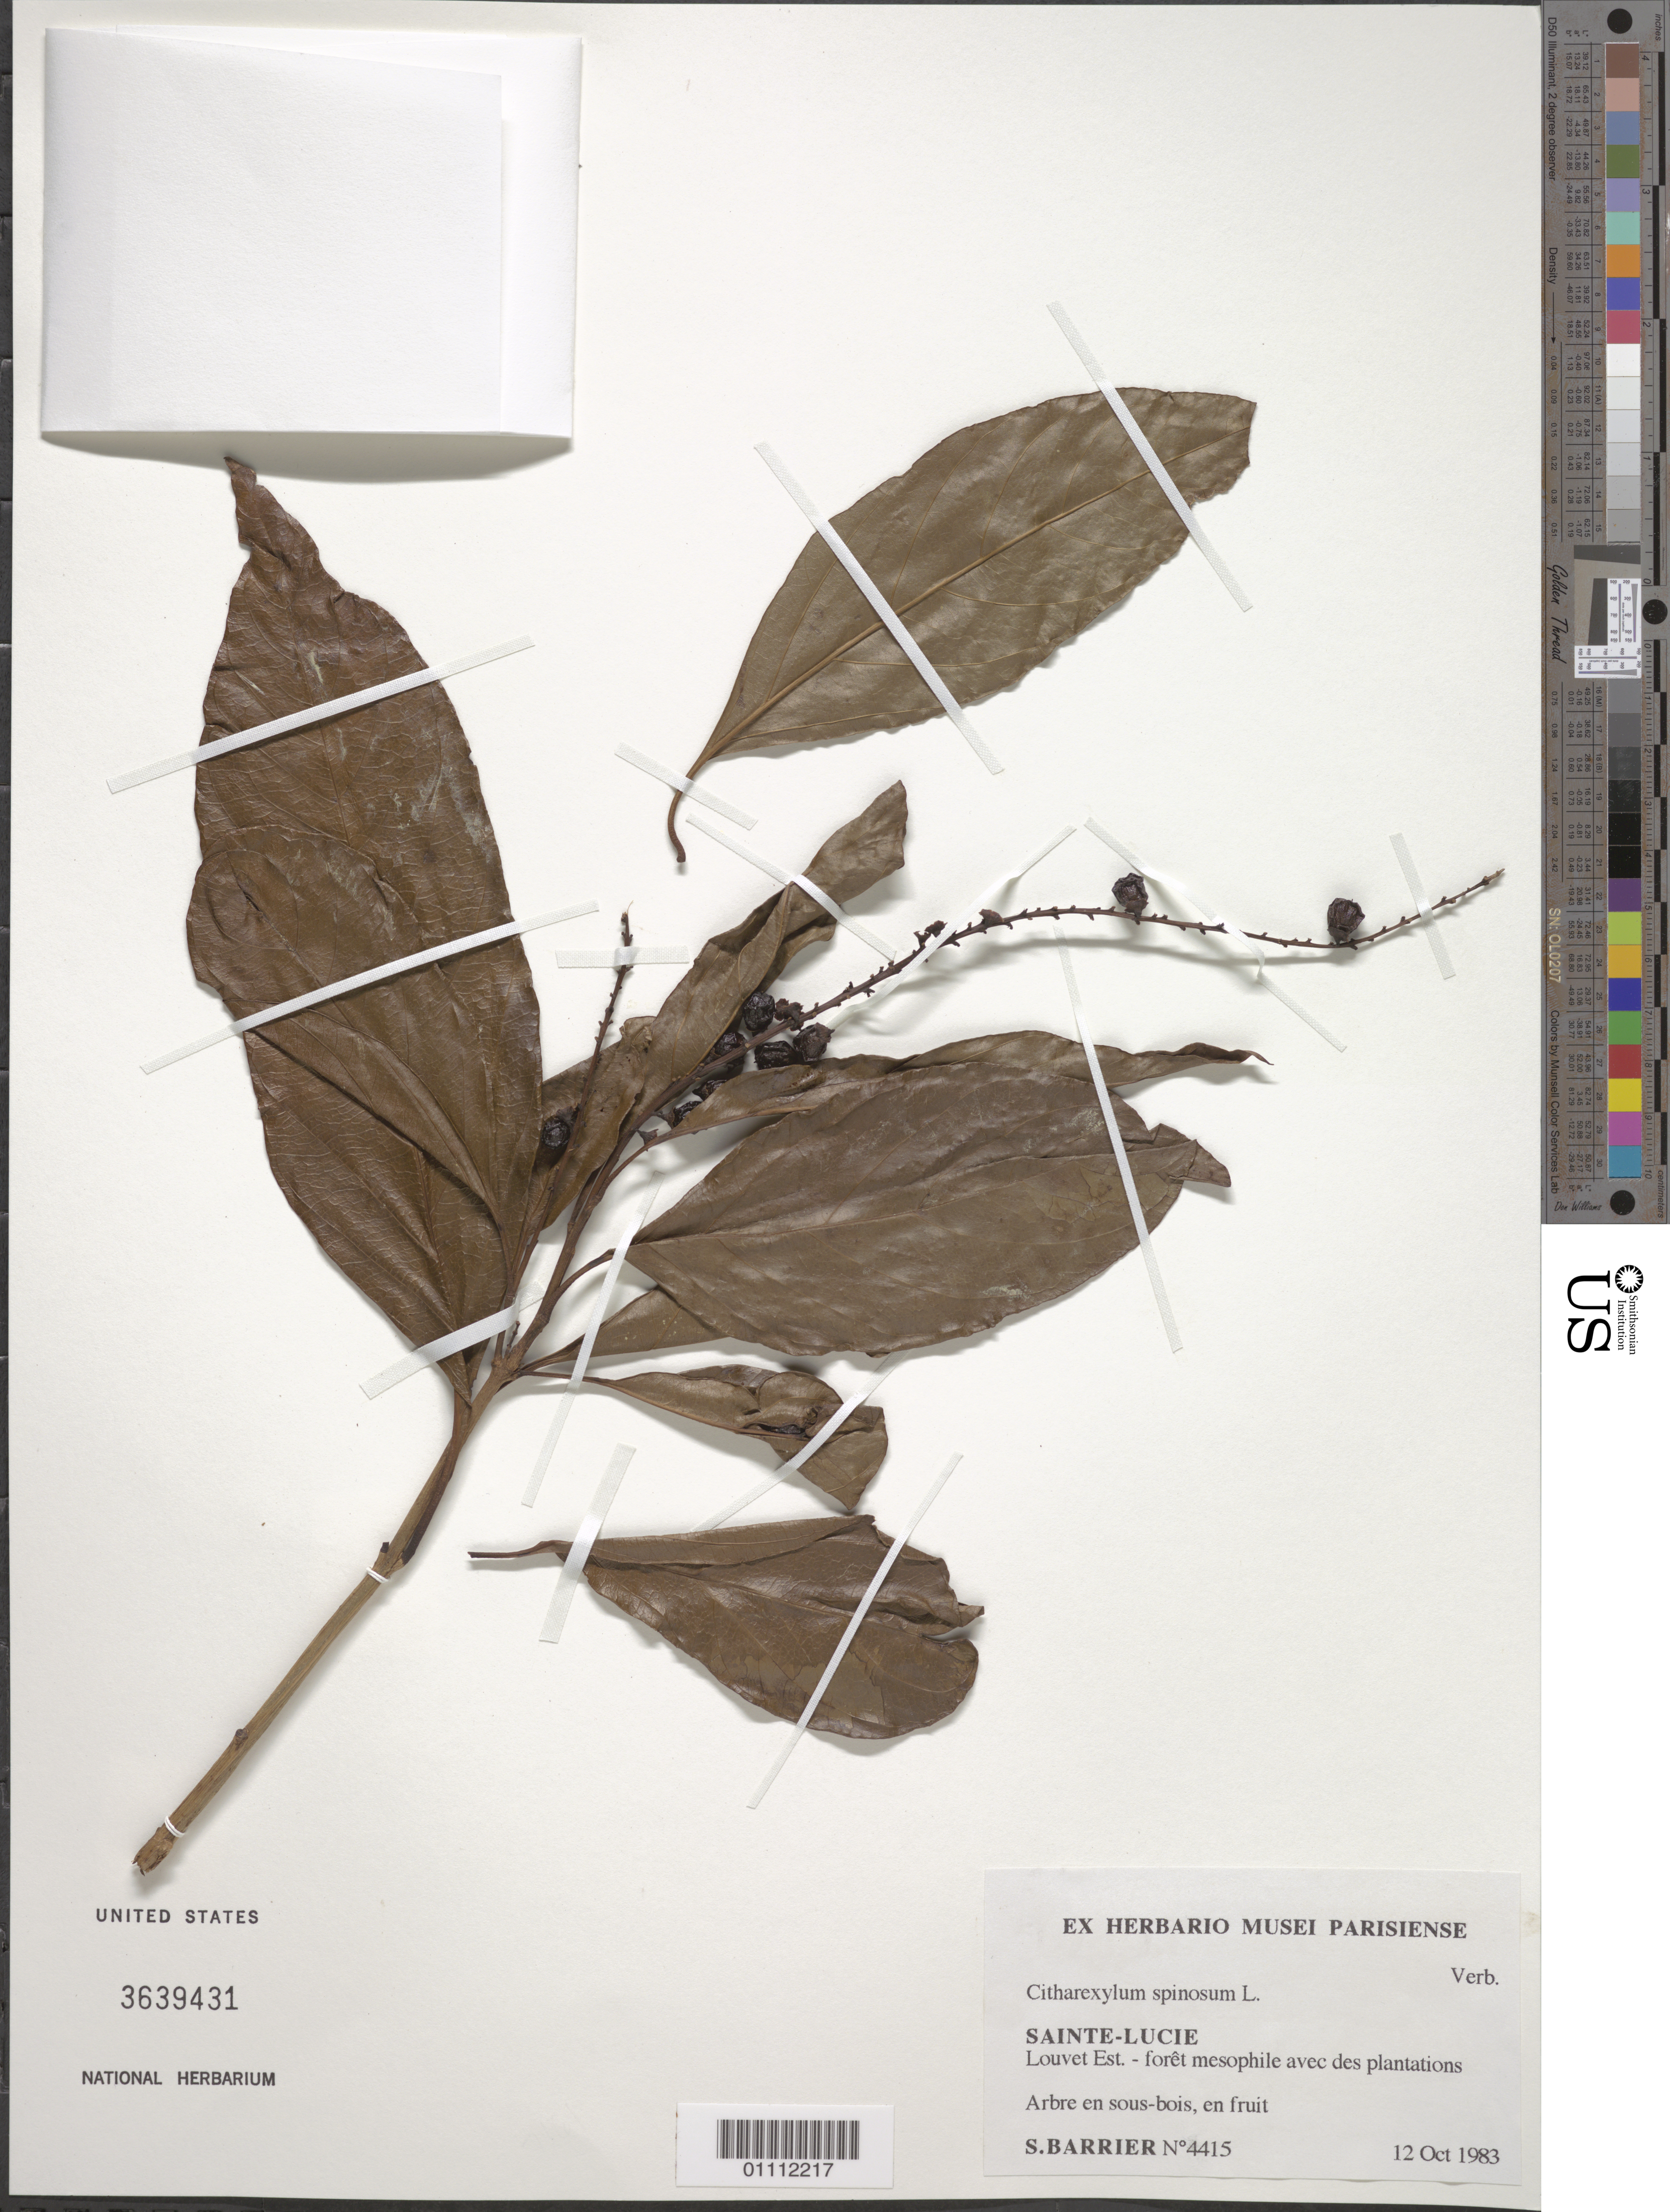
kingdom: Plantae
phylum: Tracheophyta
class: Magnoliopsida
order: Lamiales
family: Verbenaceae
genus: Citharexylum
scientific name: Citharexylum spinosum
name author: L.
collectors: S. Barrier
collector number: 4415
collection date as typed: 12 Oct 1983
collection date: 1983-10-12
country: St. Lucia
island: Saint Lucia I.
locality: Louvet Est.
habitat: Forêt mesophile avec des plantations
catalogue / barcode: US 3639431